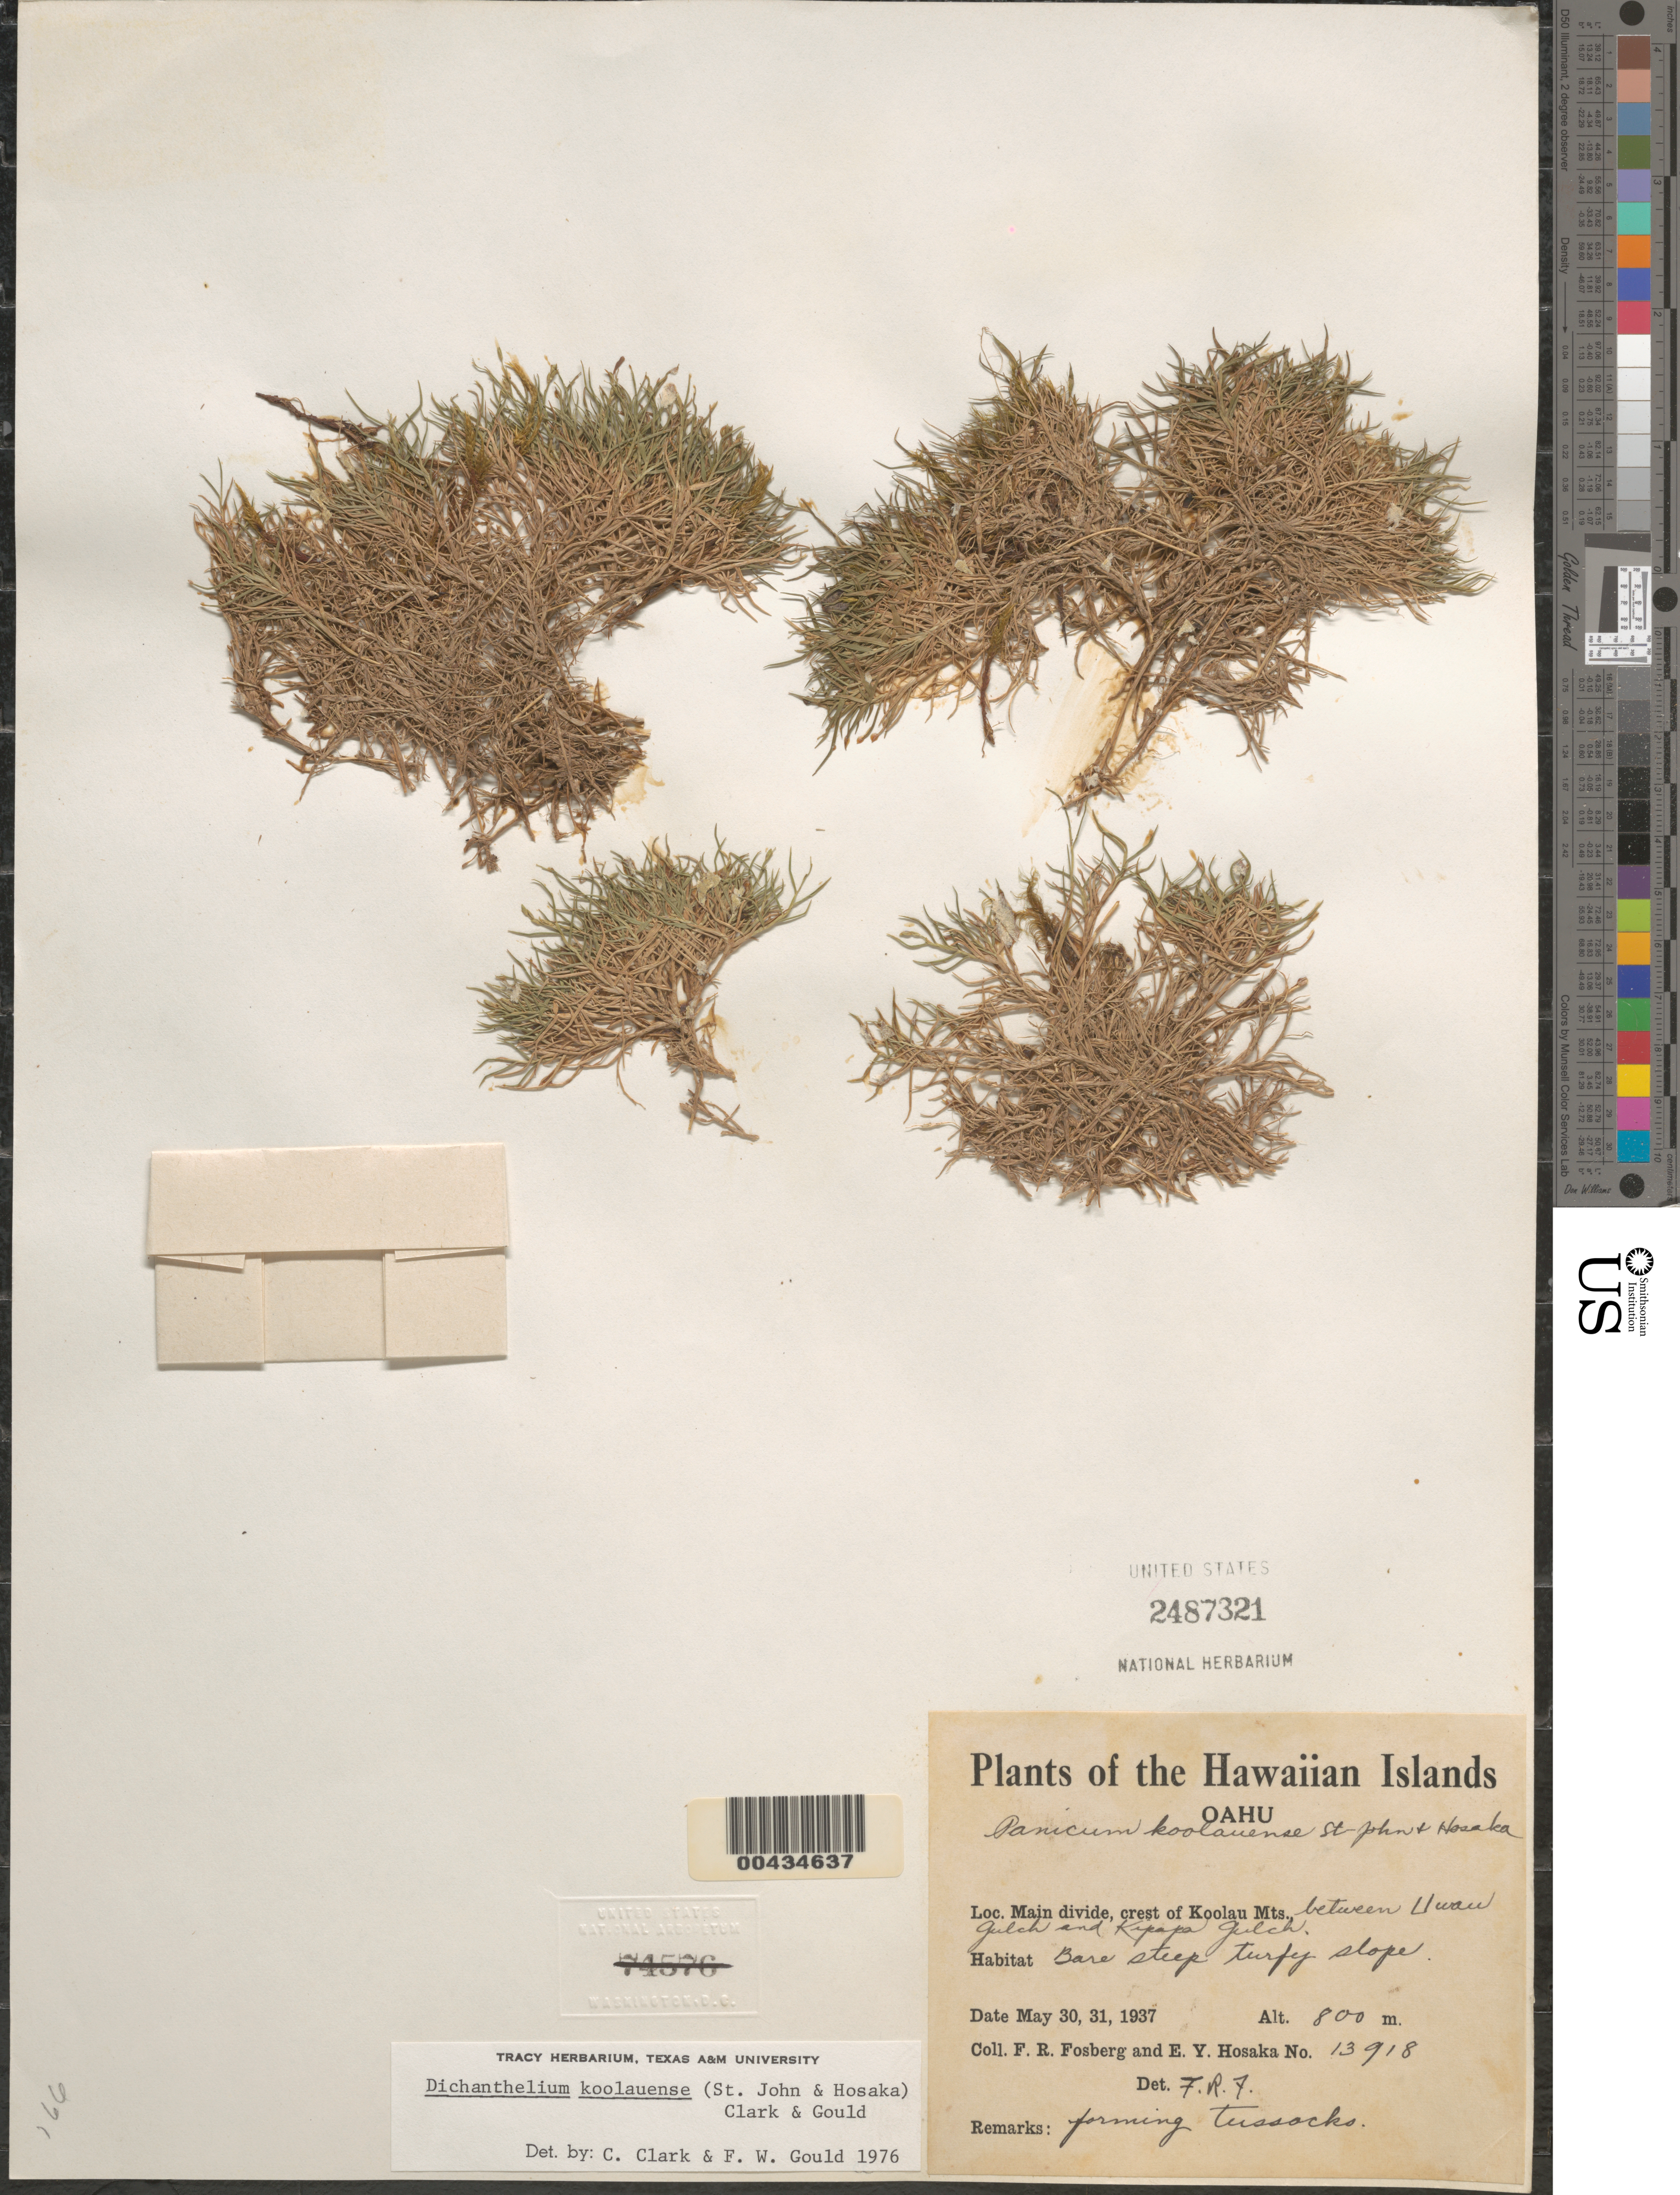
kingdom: Plantae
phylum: Tracheophyta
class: Liliopsida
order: Poales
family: Poaceae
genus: Dichanthelium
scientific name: Dichanthelium koolauense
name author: (H. St. John & Hosaka) C.A. Clark & Gould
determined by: Clark, C. A.; Gould, F. W.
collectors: F. R. Fosberg & E. Y. Hosaka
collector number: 13918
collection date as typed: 30 May 1937 to 31 May 1937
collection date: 1937-05-30/1937-05-31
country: United States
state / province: Hawaii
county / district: Honolulu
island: Oahu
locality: Main divide, crest of Koolau Mountains, between Uwau Gulch and Kipapa Gulch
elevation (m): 800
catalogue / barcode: US 2487321